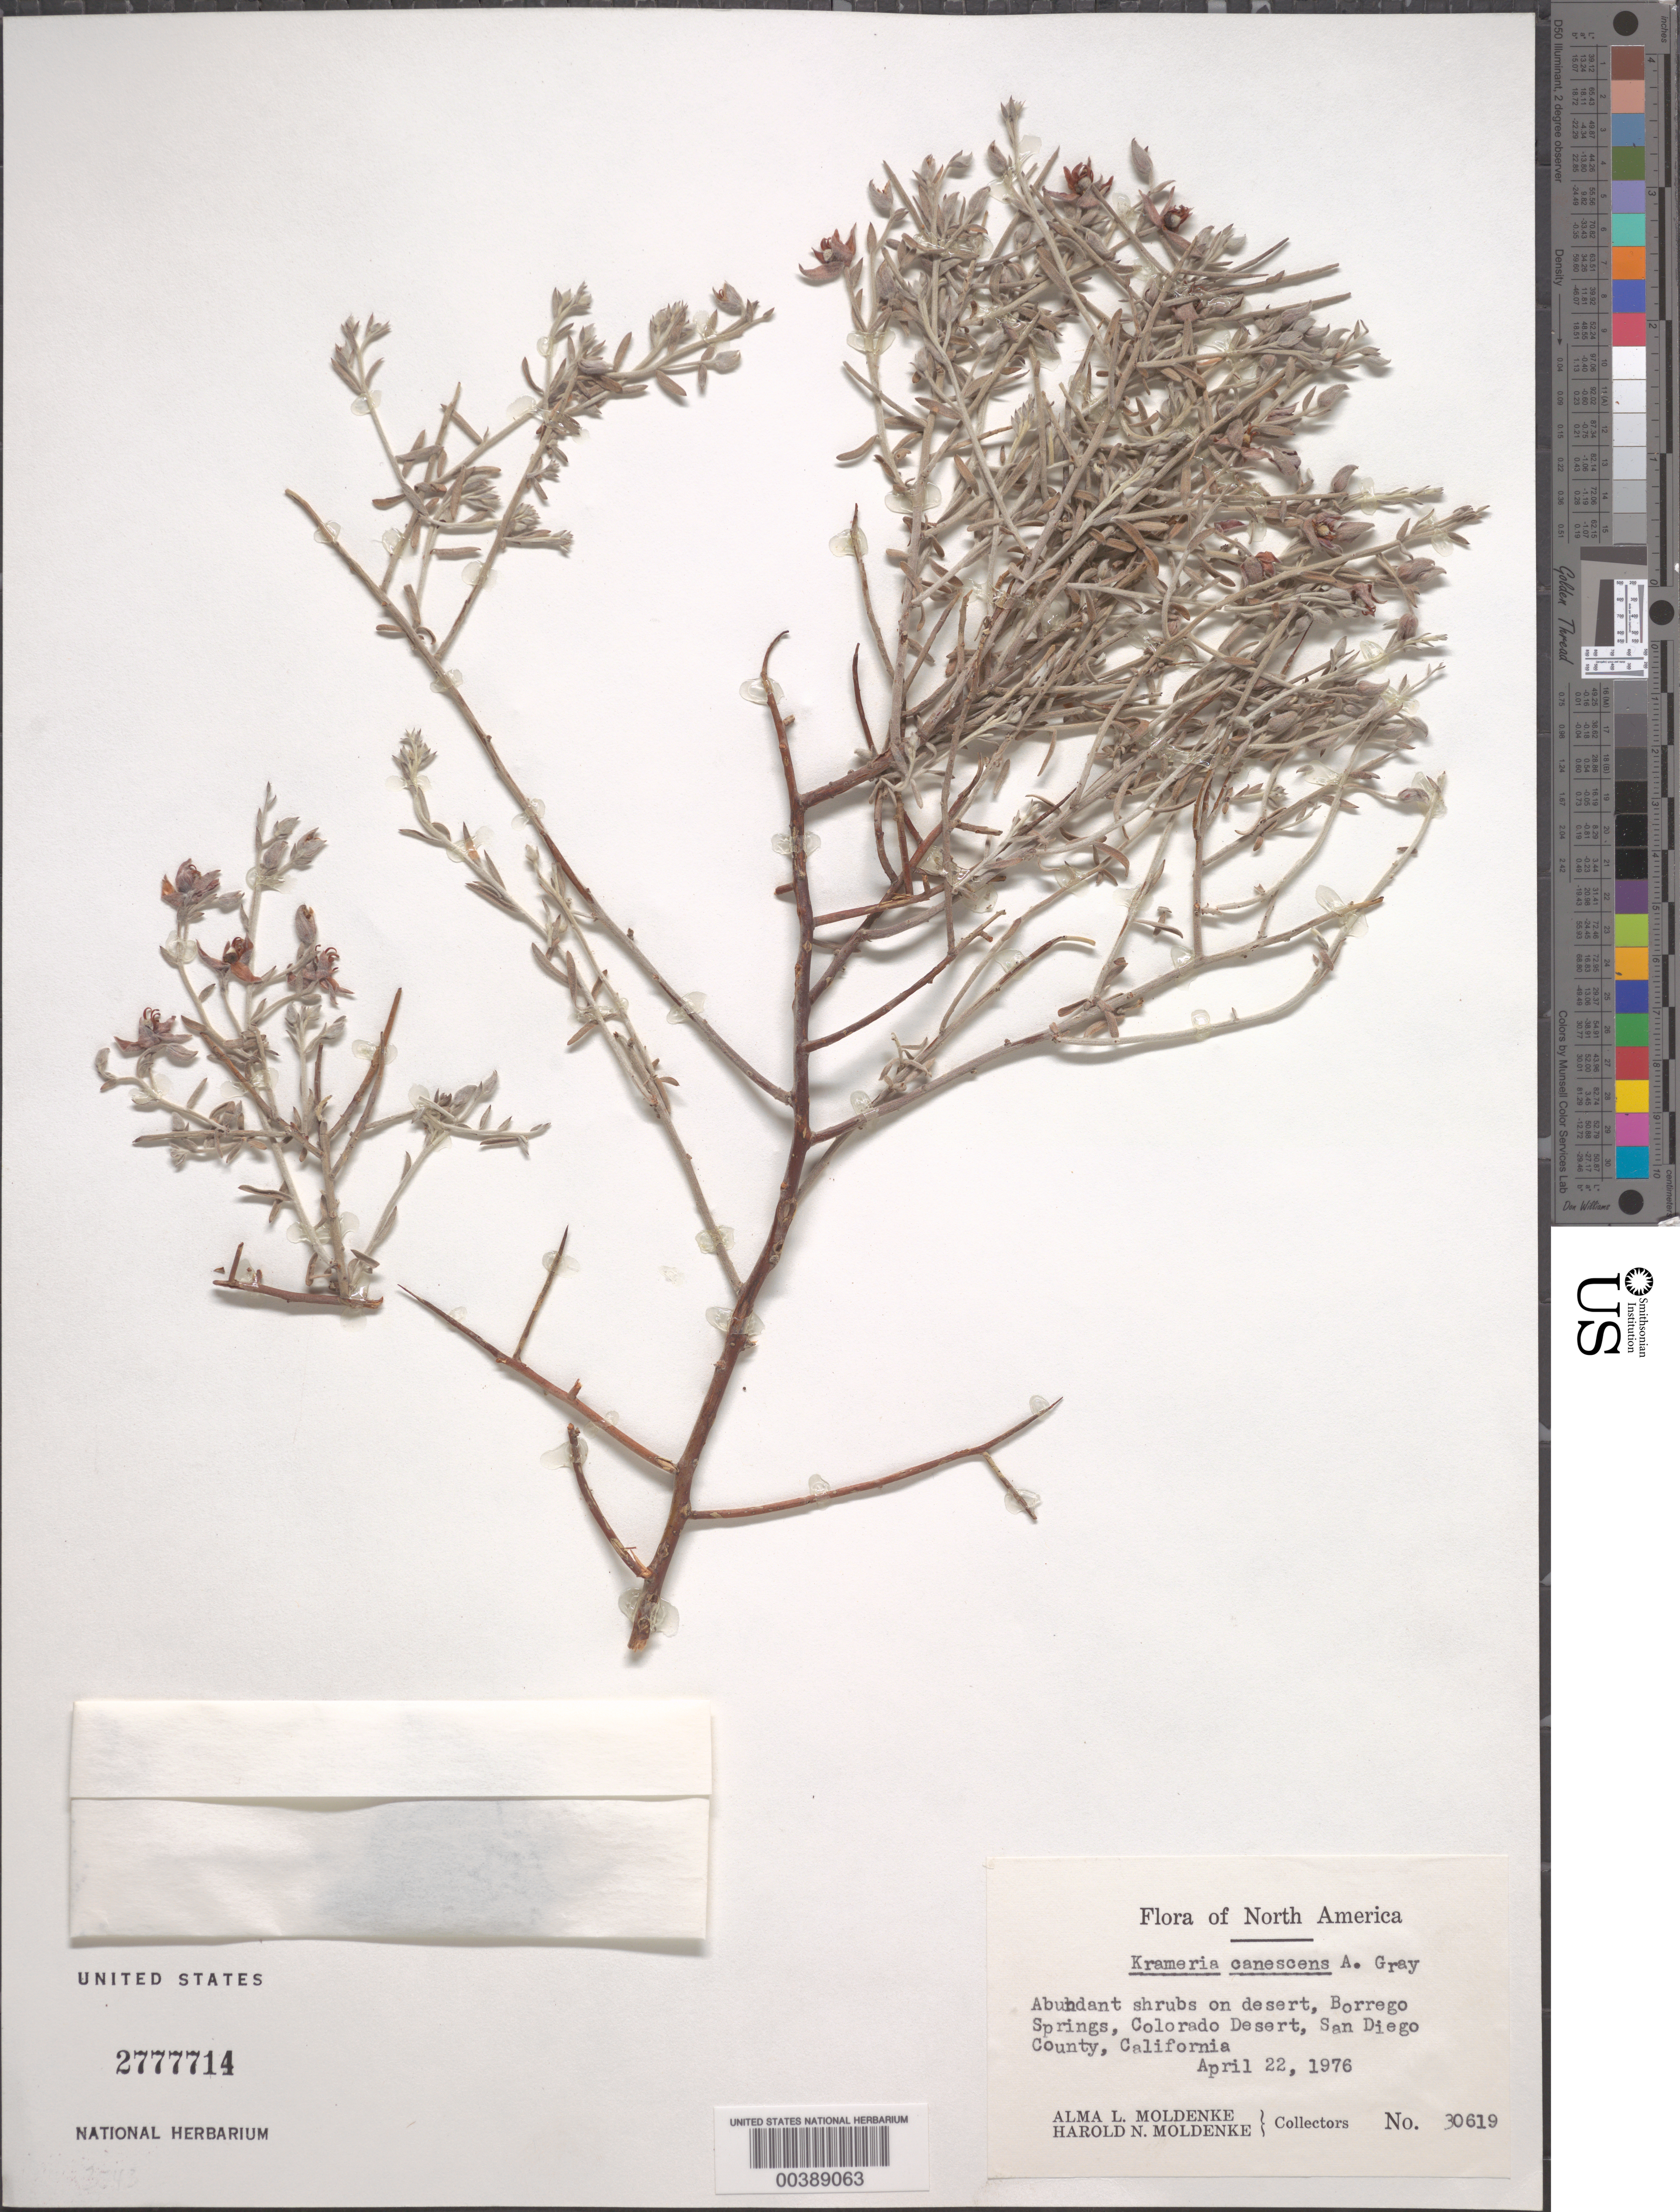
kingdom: Plantae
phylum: Tracheophyta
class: Magnoliopsida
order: Zygophyllales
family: Krameriaceae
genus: Krameria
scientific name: Krameria grayi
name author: Rose & J.H. Painter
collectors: A. L. Moldenke & H. N. Moldenke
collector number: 30619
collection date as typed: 22 Apr 1976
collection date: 1976-04-22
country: United States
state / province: California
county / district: San Diego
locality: Borrego springs, colorado desert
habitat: Desert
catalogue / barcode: US 2777714